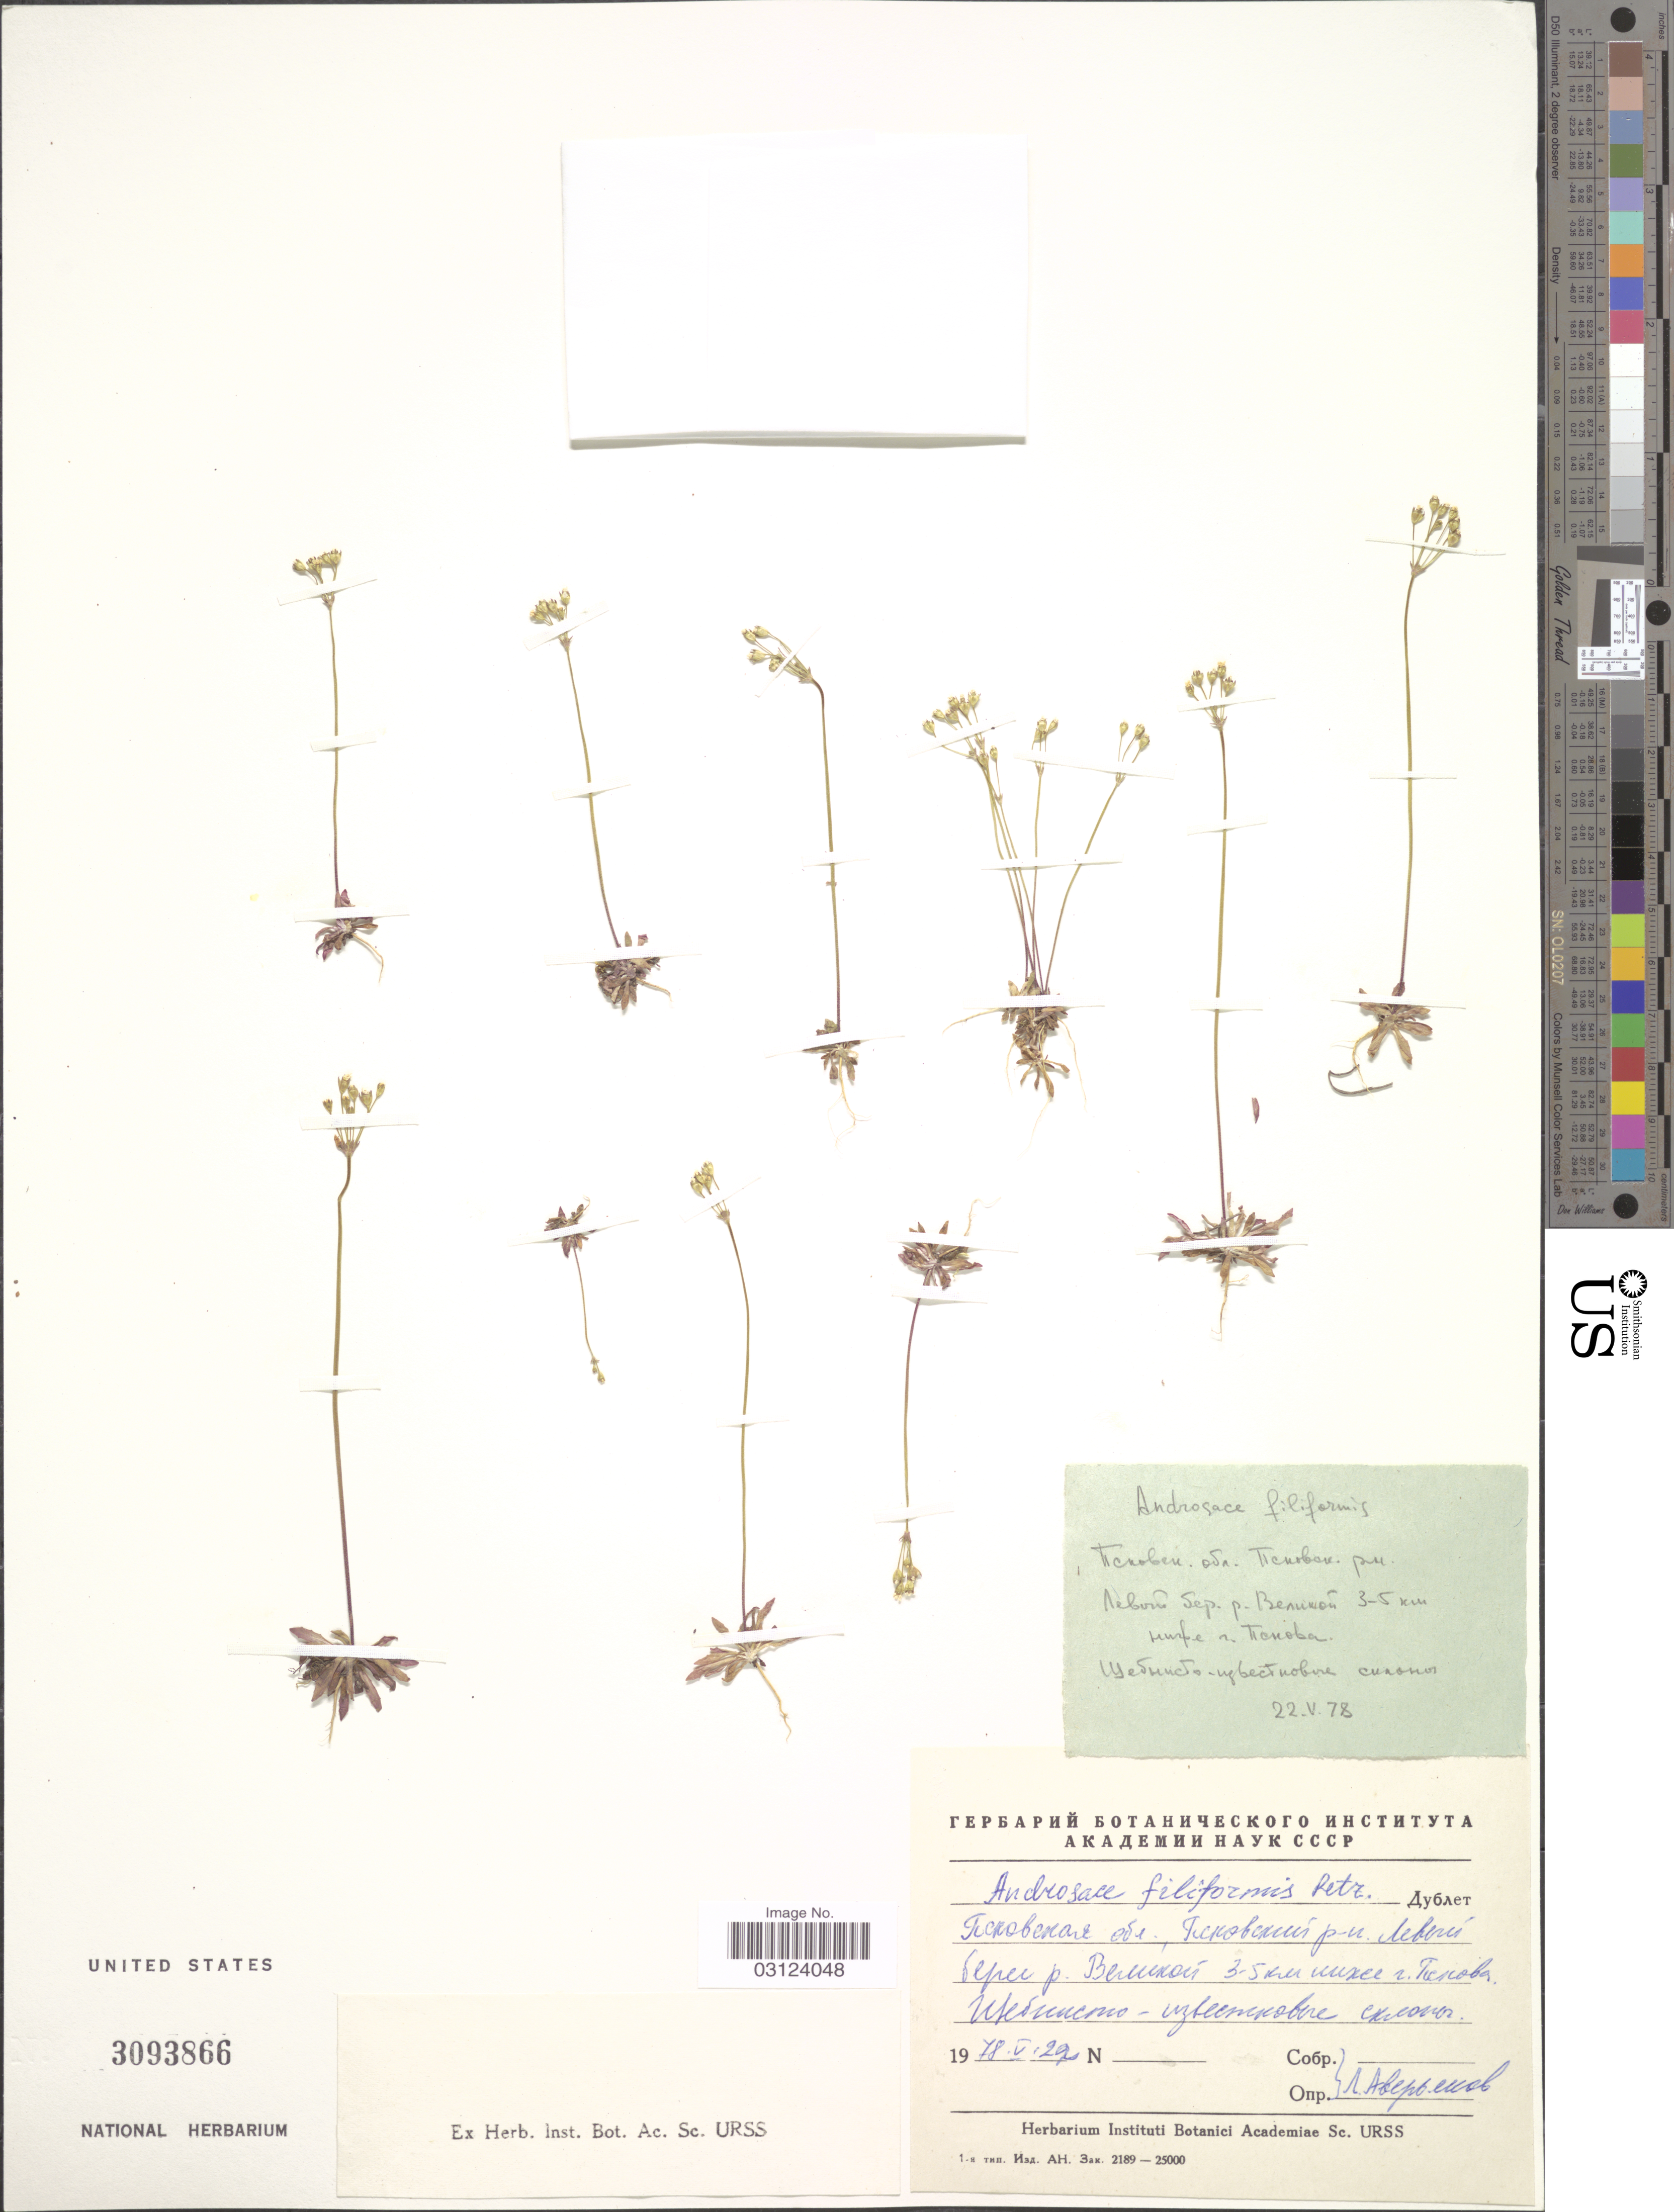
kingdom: Plantae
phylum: Tracheophyta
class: Magnoliopsida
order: Ericales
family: Primulaceae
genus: Androsace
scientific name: Androsace filiformis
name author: Retz.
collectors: L. Averyanov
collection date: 1978-05-22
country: Russian Federation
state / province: Pskov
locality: Left shore of River Velikaya, 3-5 km from Pskov.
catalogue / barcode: US 3093866